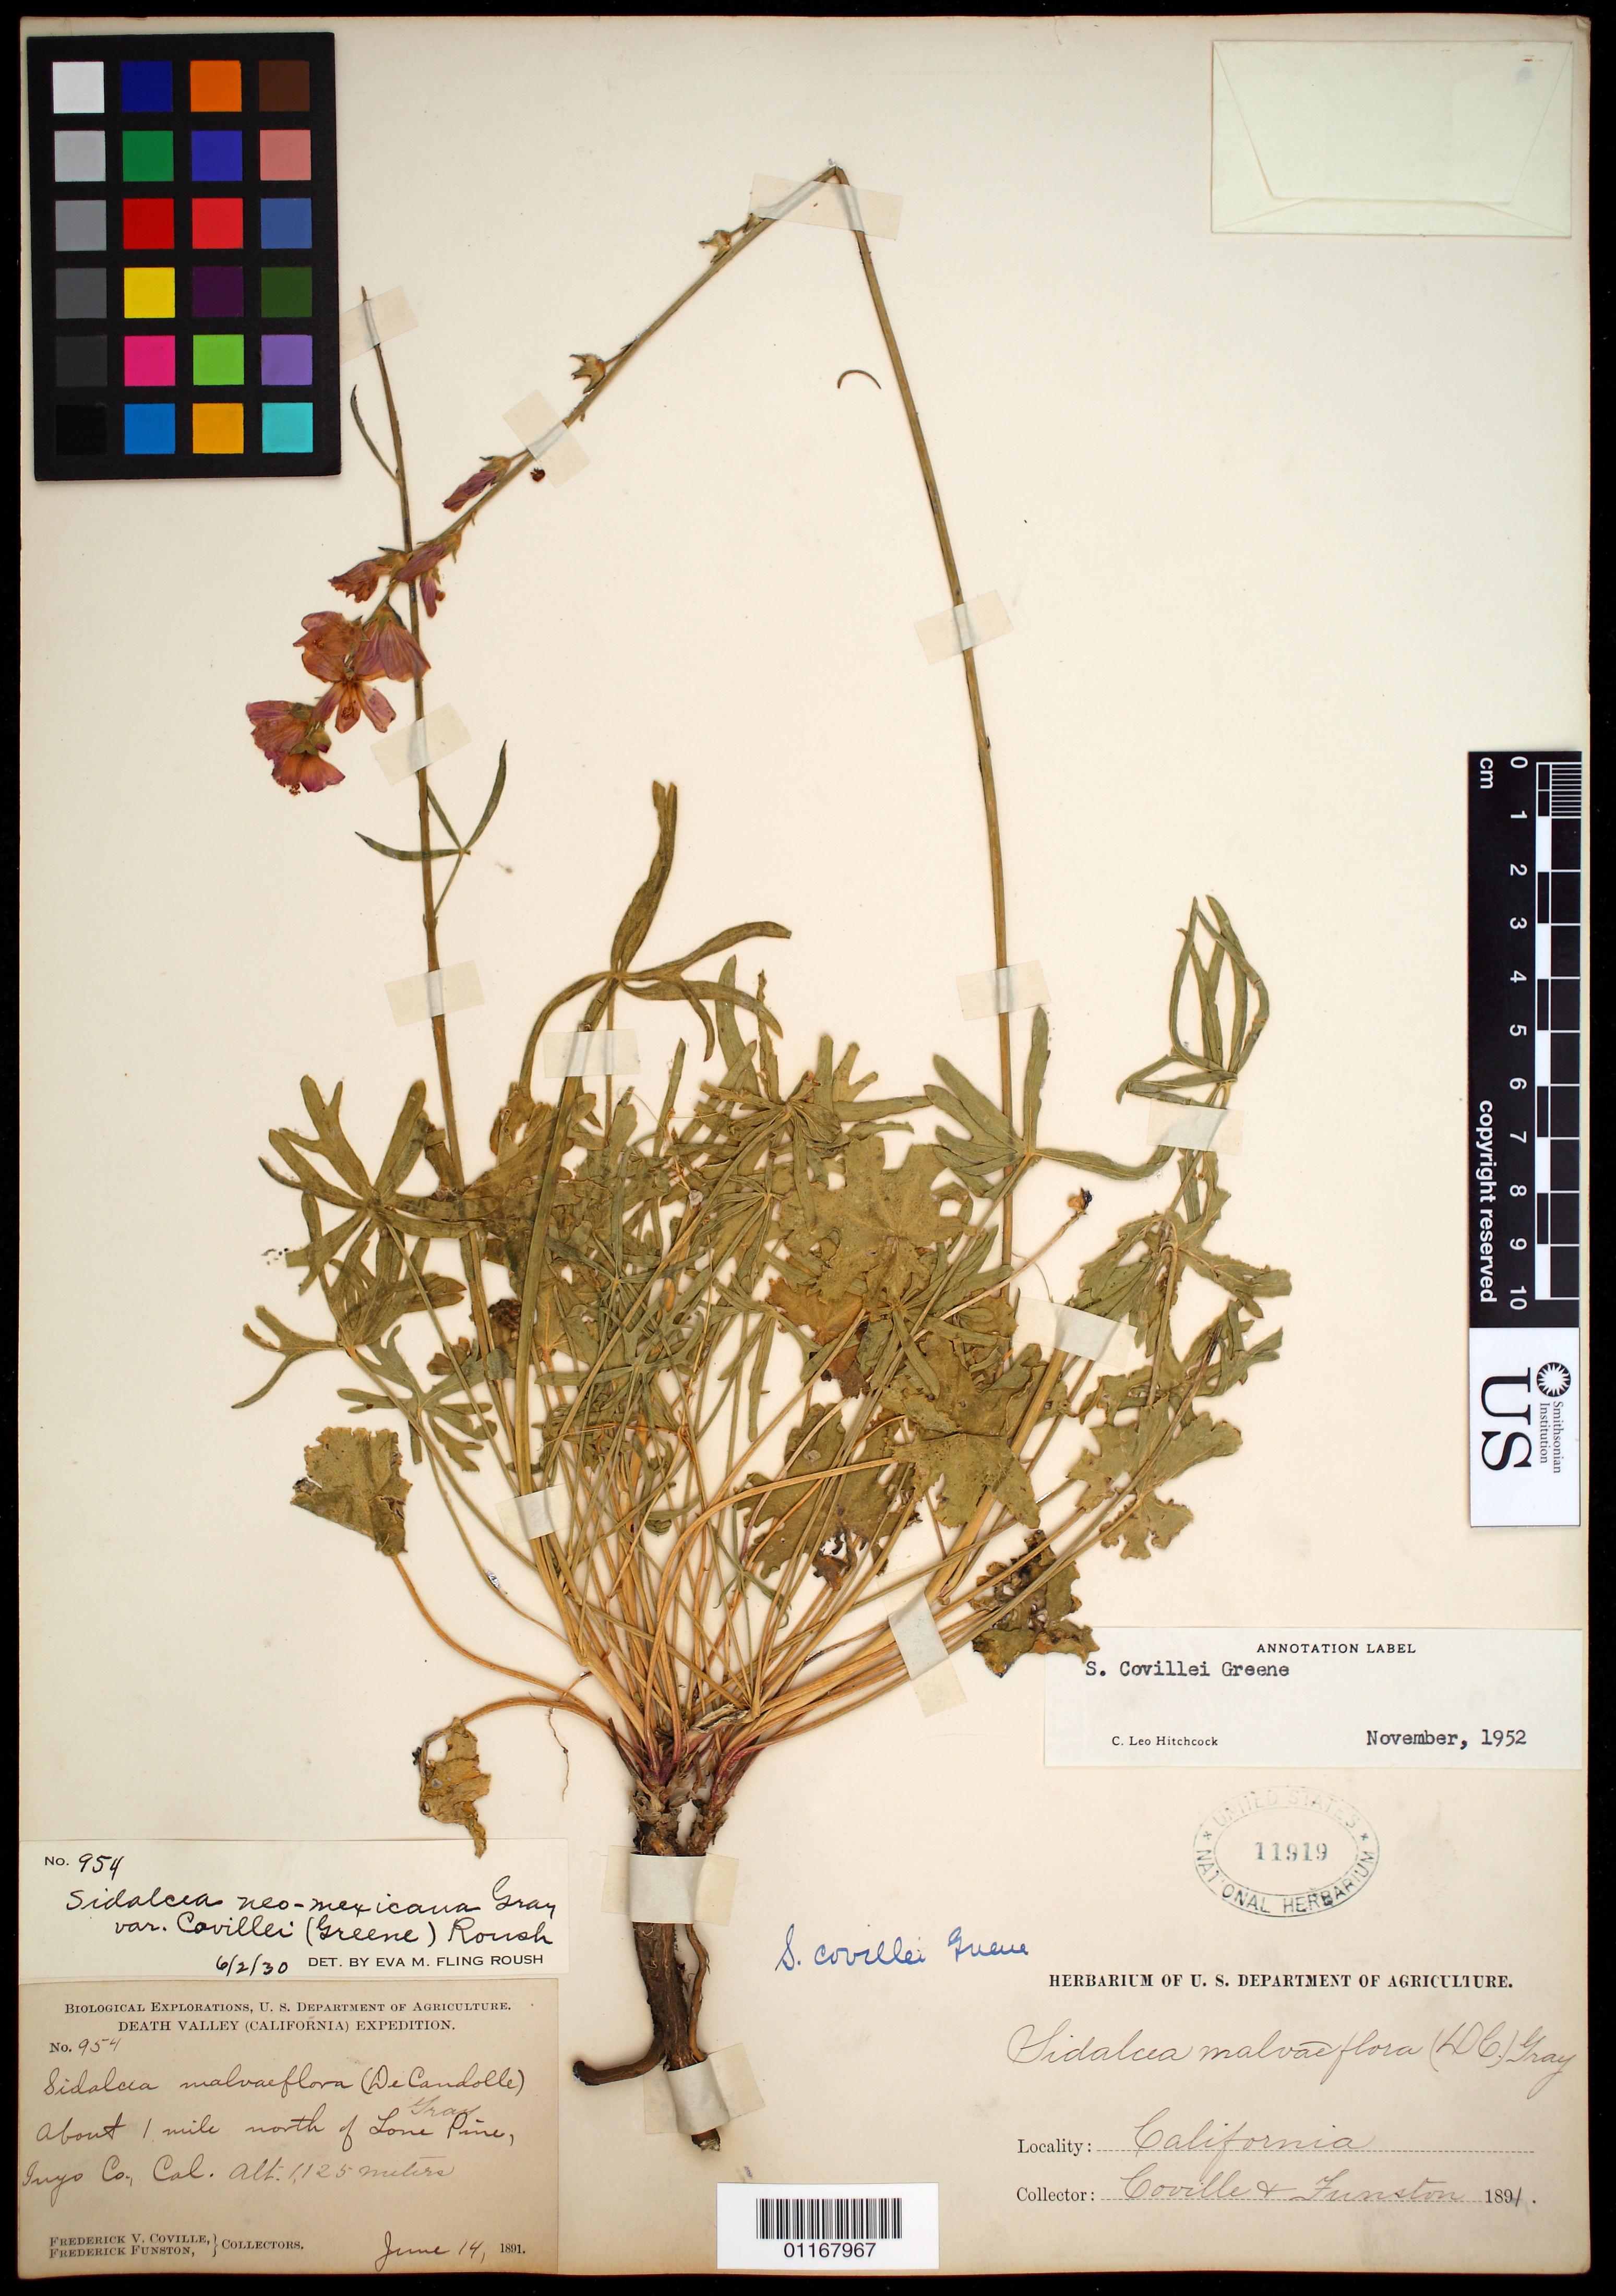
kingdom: Plantae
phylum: Tracheophyta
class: Magnoliopsida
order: Malvales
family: Malvaceae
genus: Sidalcea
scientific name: Sidalcea covillei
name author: Greene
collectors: F. V. Coville & F. Funston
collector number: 954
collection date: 1891-06-14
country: United States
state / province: California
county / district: Inyo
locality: near Lone Pine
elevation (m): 1125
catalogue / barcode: US 11919